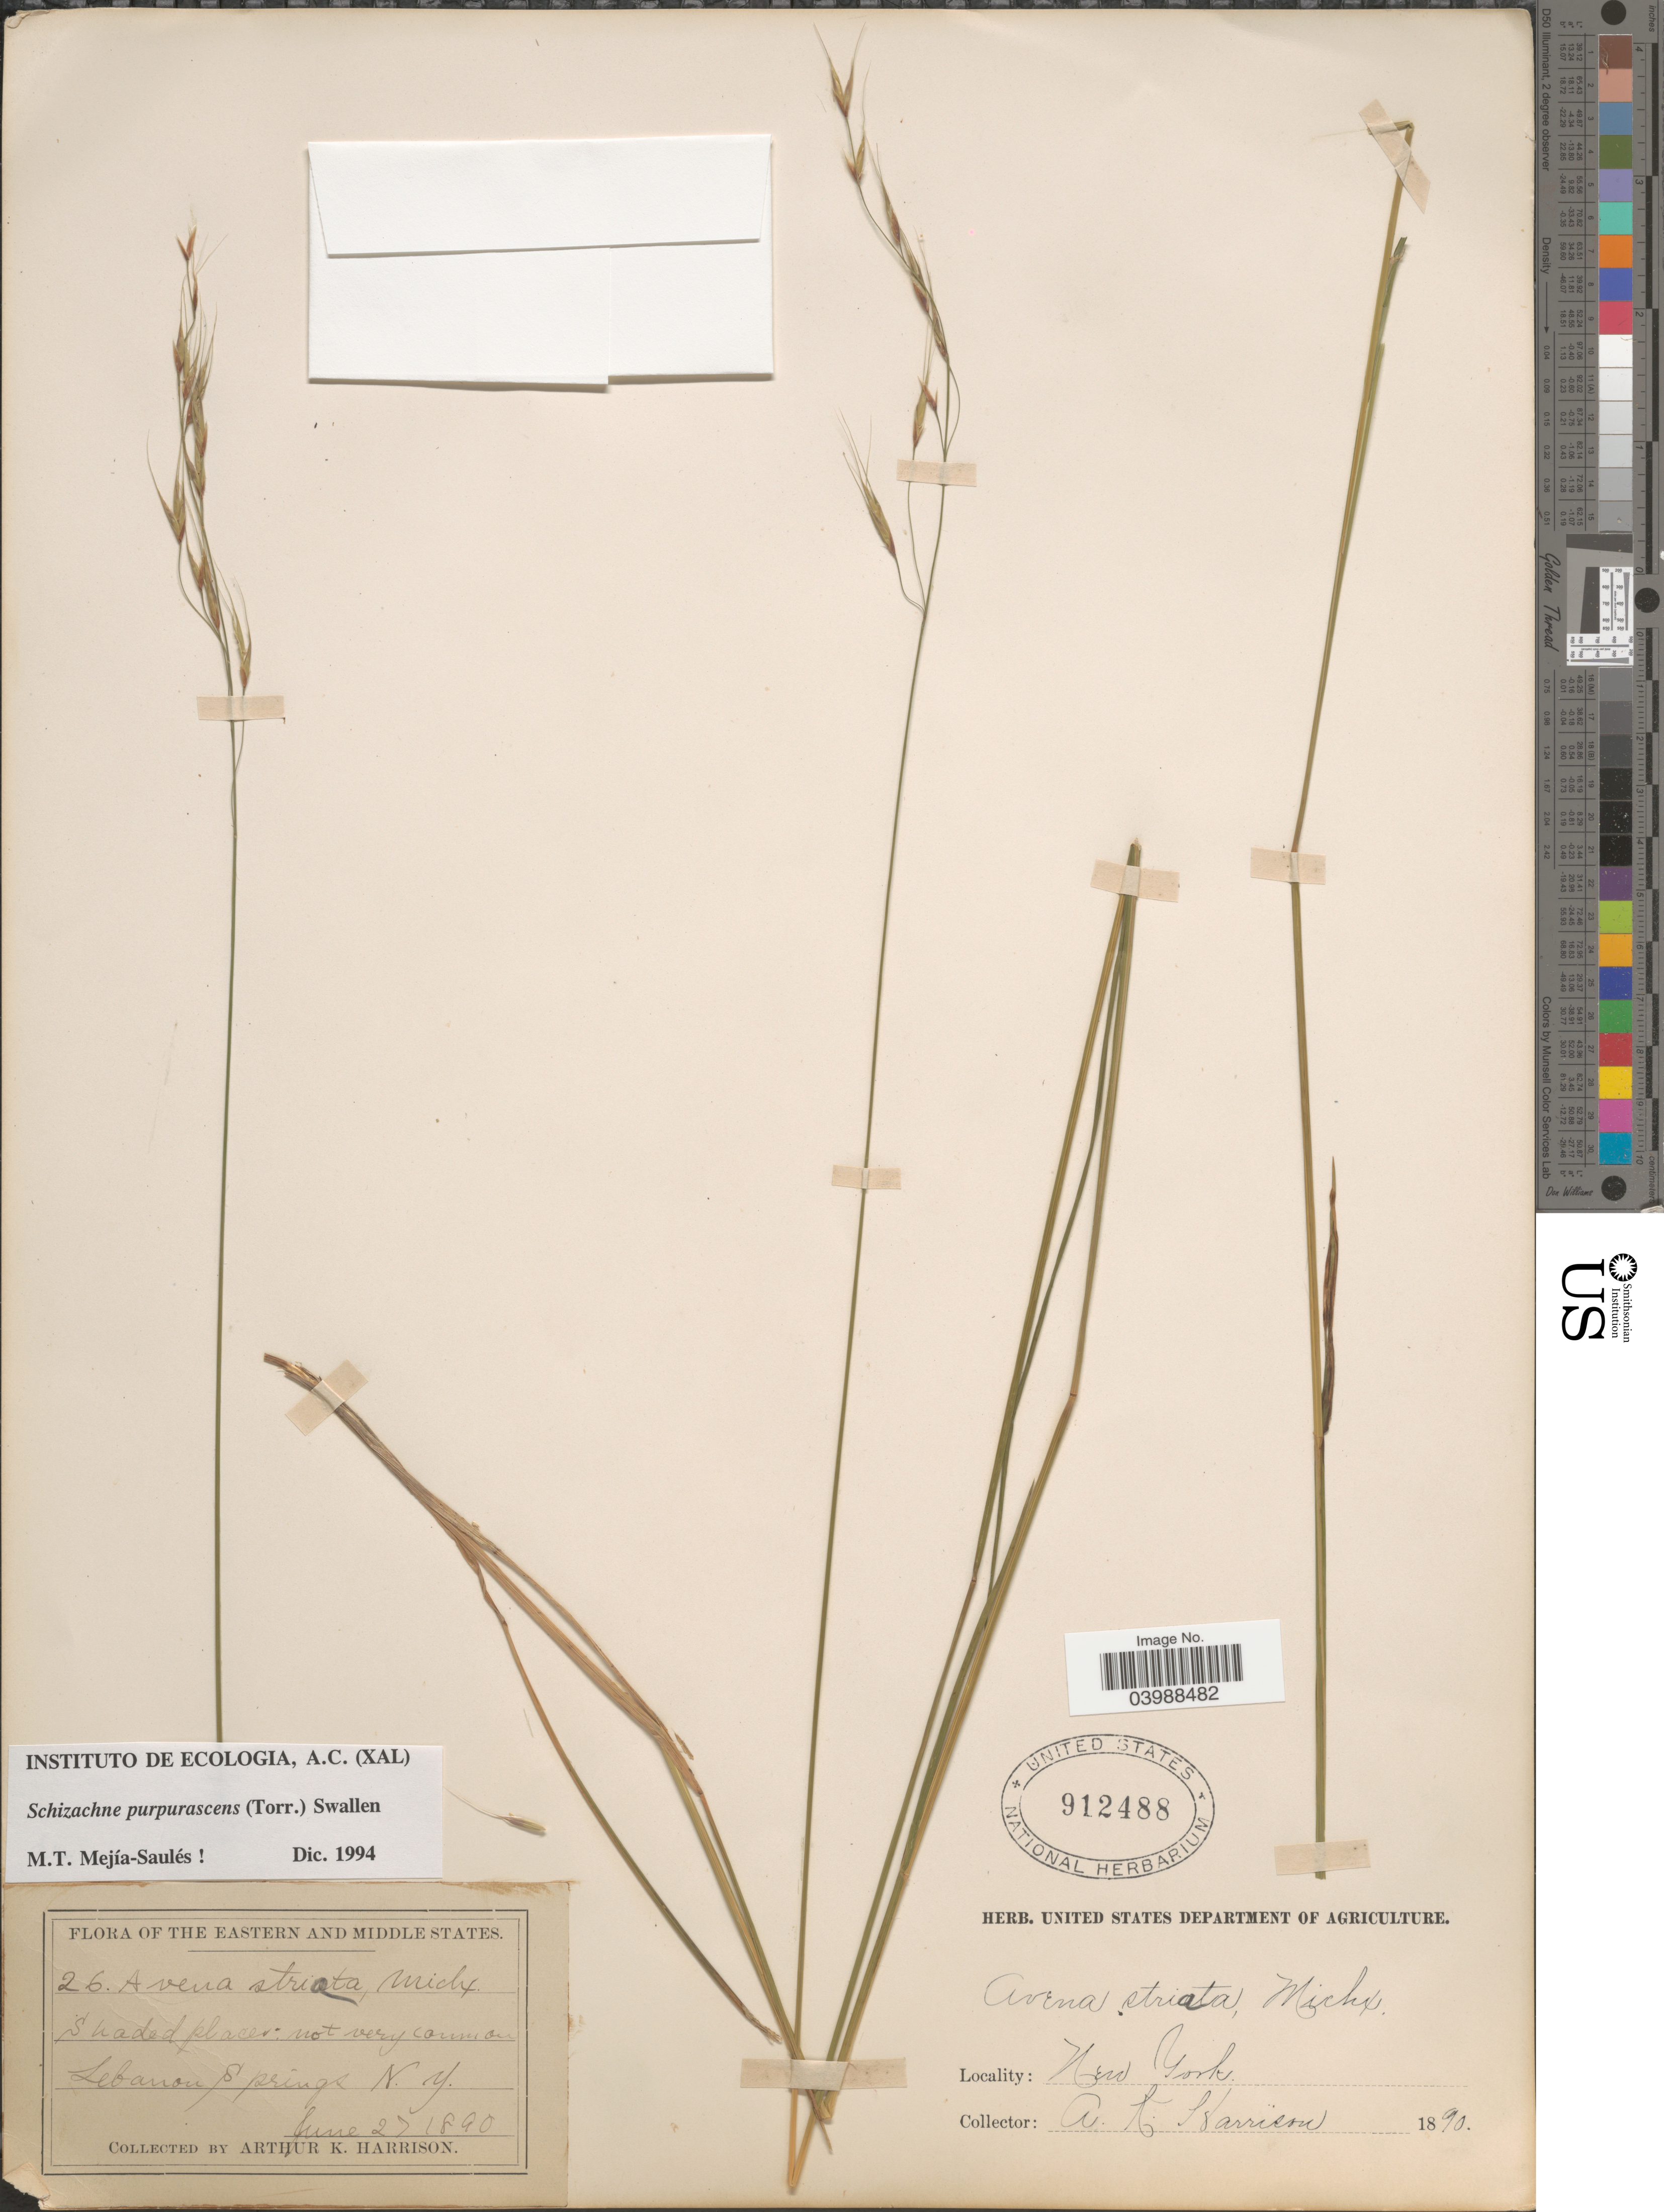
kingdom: Plantae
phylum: Tracheophyta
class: Liliopsida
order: Poales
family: Poaceae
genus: Schizachne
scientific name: Schizachne purpurascens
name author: (Torr.) Swallen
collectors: A. K. Harrison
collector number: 26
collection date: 1890-06-27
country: United States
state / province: New York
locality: The Eastern and Middle States. Lebanon Springs.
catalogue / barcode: US 912488